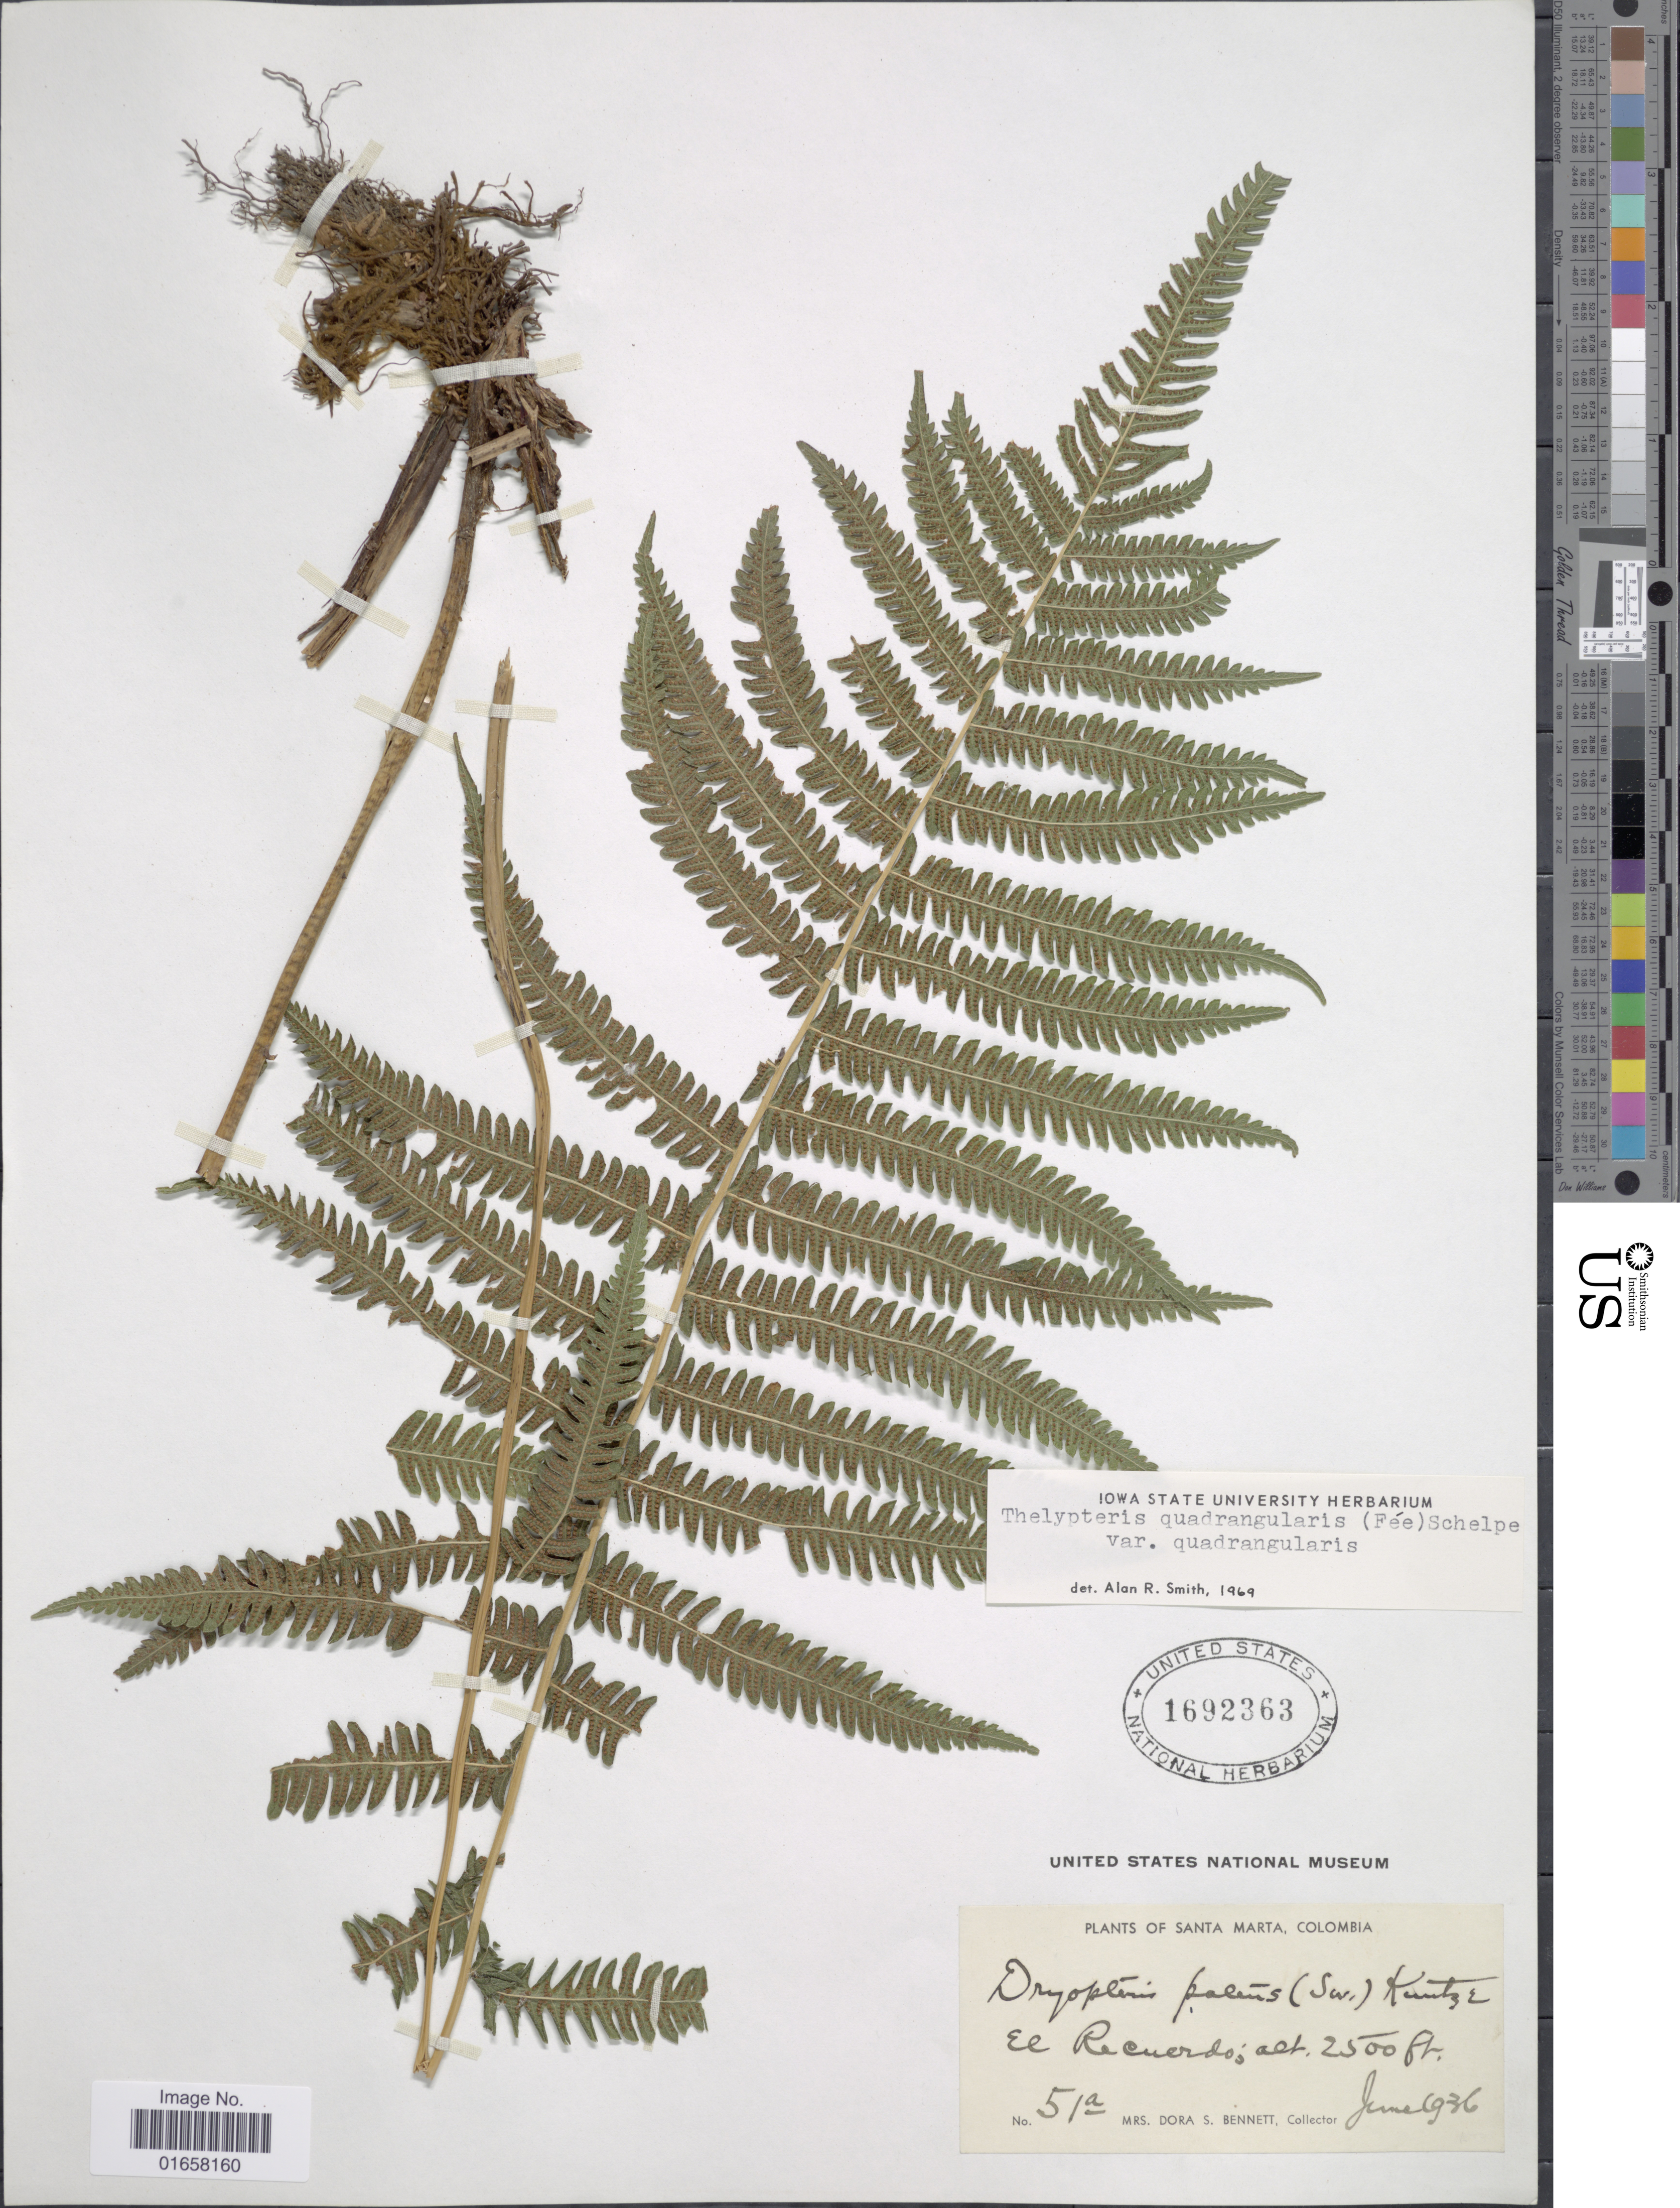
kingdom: Plantae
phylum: Tracheophyta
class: Polypodiopsida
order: Polypodiales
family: Thelypteridaceae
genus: Christella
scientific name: Christella hispidula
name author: (Decne.) Holttum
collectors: D. Bennett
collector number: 51a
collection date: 1936-06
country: Colombia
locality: Santa Marta, El Recuerdo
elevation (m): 762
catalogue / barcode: US 1692363